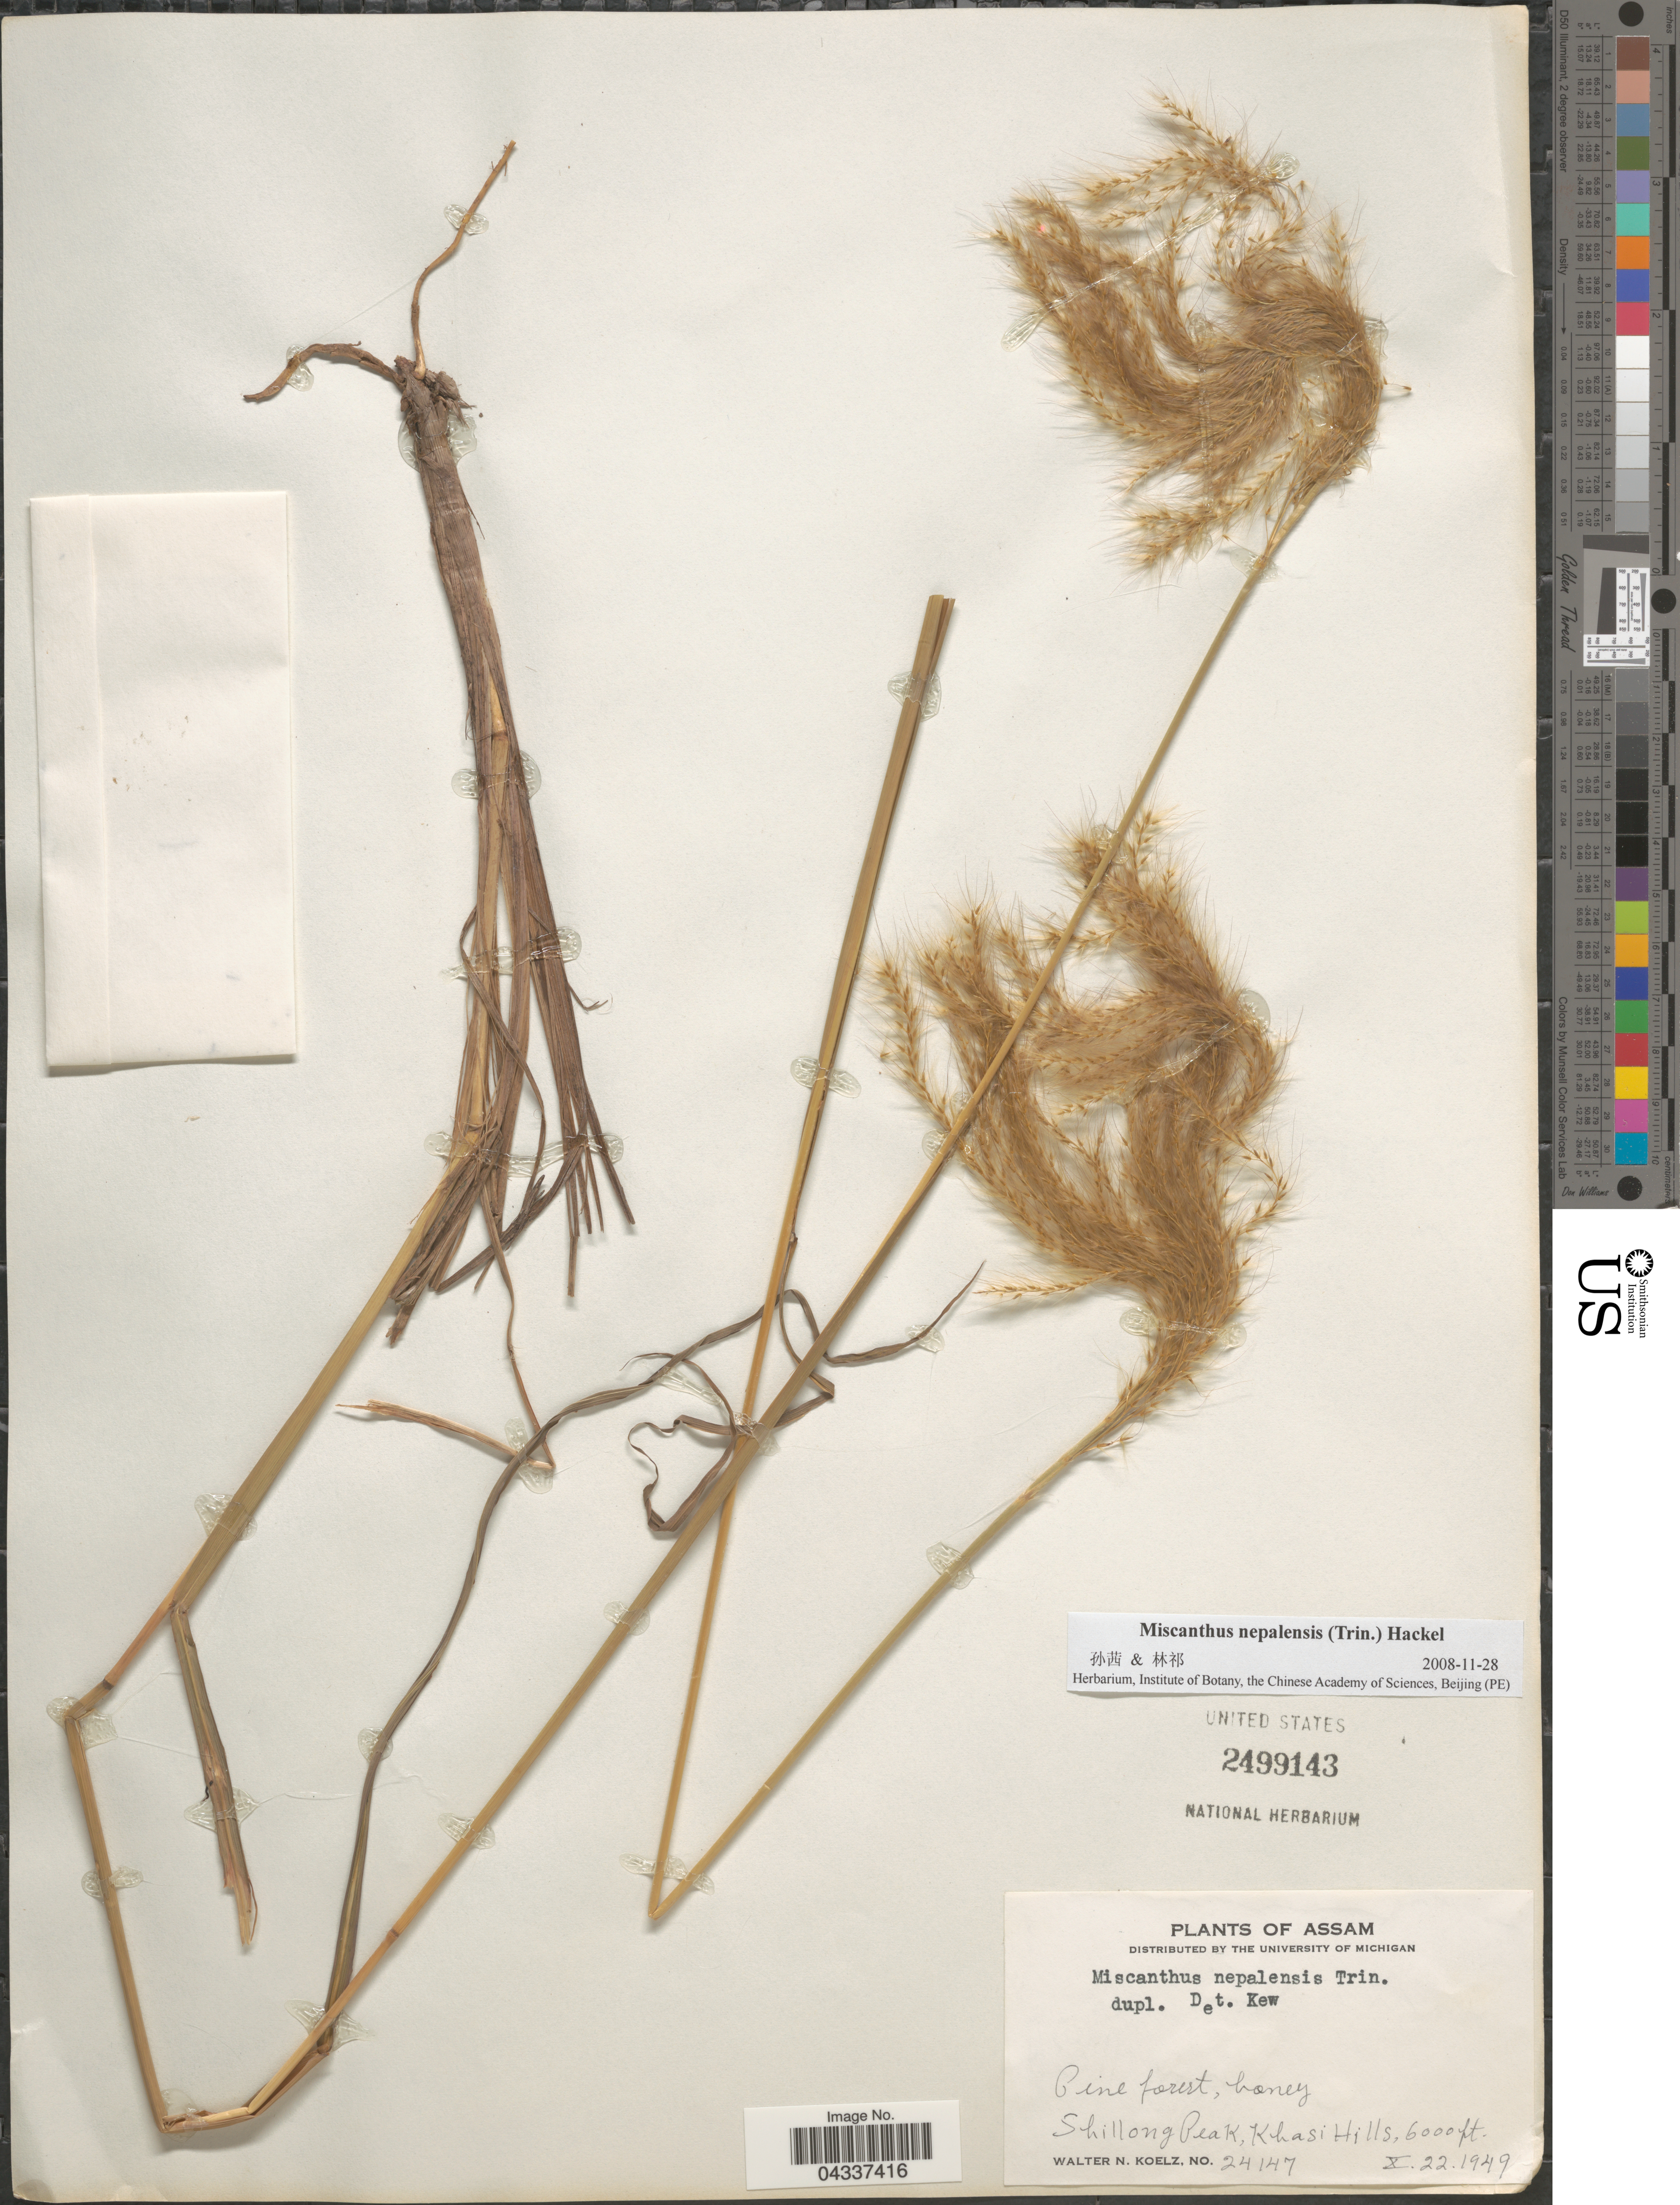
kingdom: Plantae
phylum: Tracheophyta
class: Liliopsida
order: Poales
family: Poaceae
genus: Miscanthus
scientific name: Miscanthus nepalensis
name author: (Trin.) Hack.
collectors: W. N. Koelz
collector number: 24147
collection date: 1949-10-22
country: India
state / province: Meghalaya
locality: Pine forest, boney. Shillong Peak, Khasi Hills.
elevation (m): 1829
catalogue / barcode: US 2499143